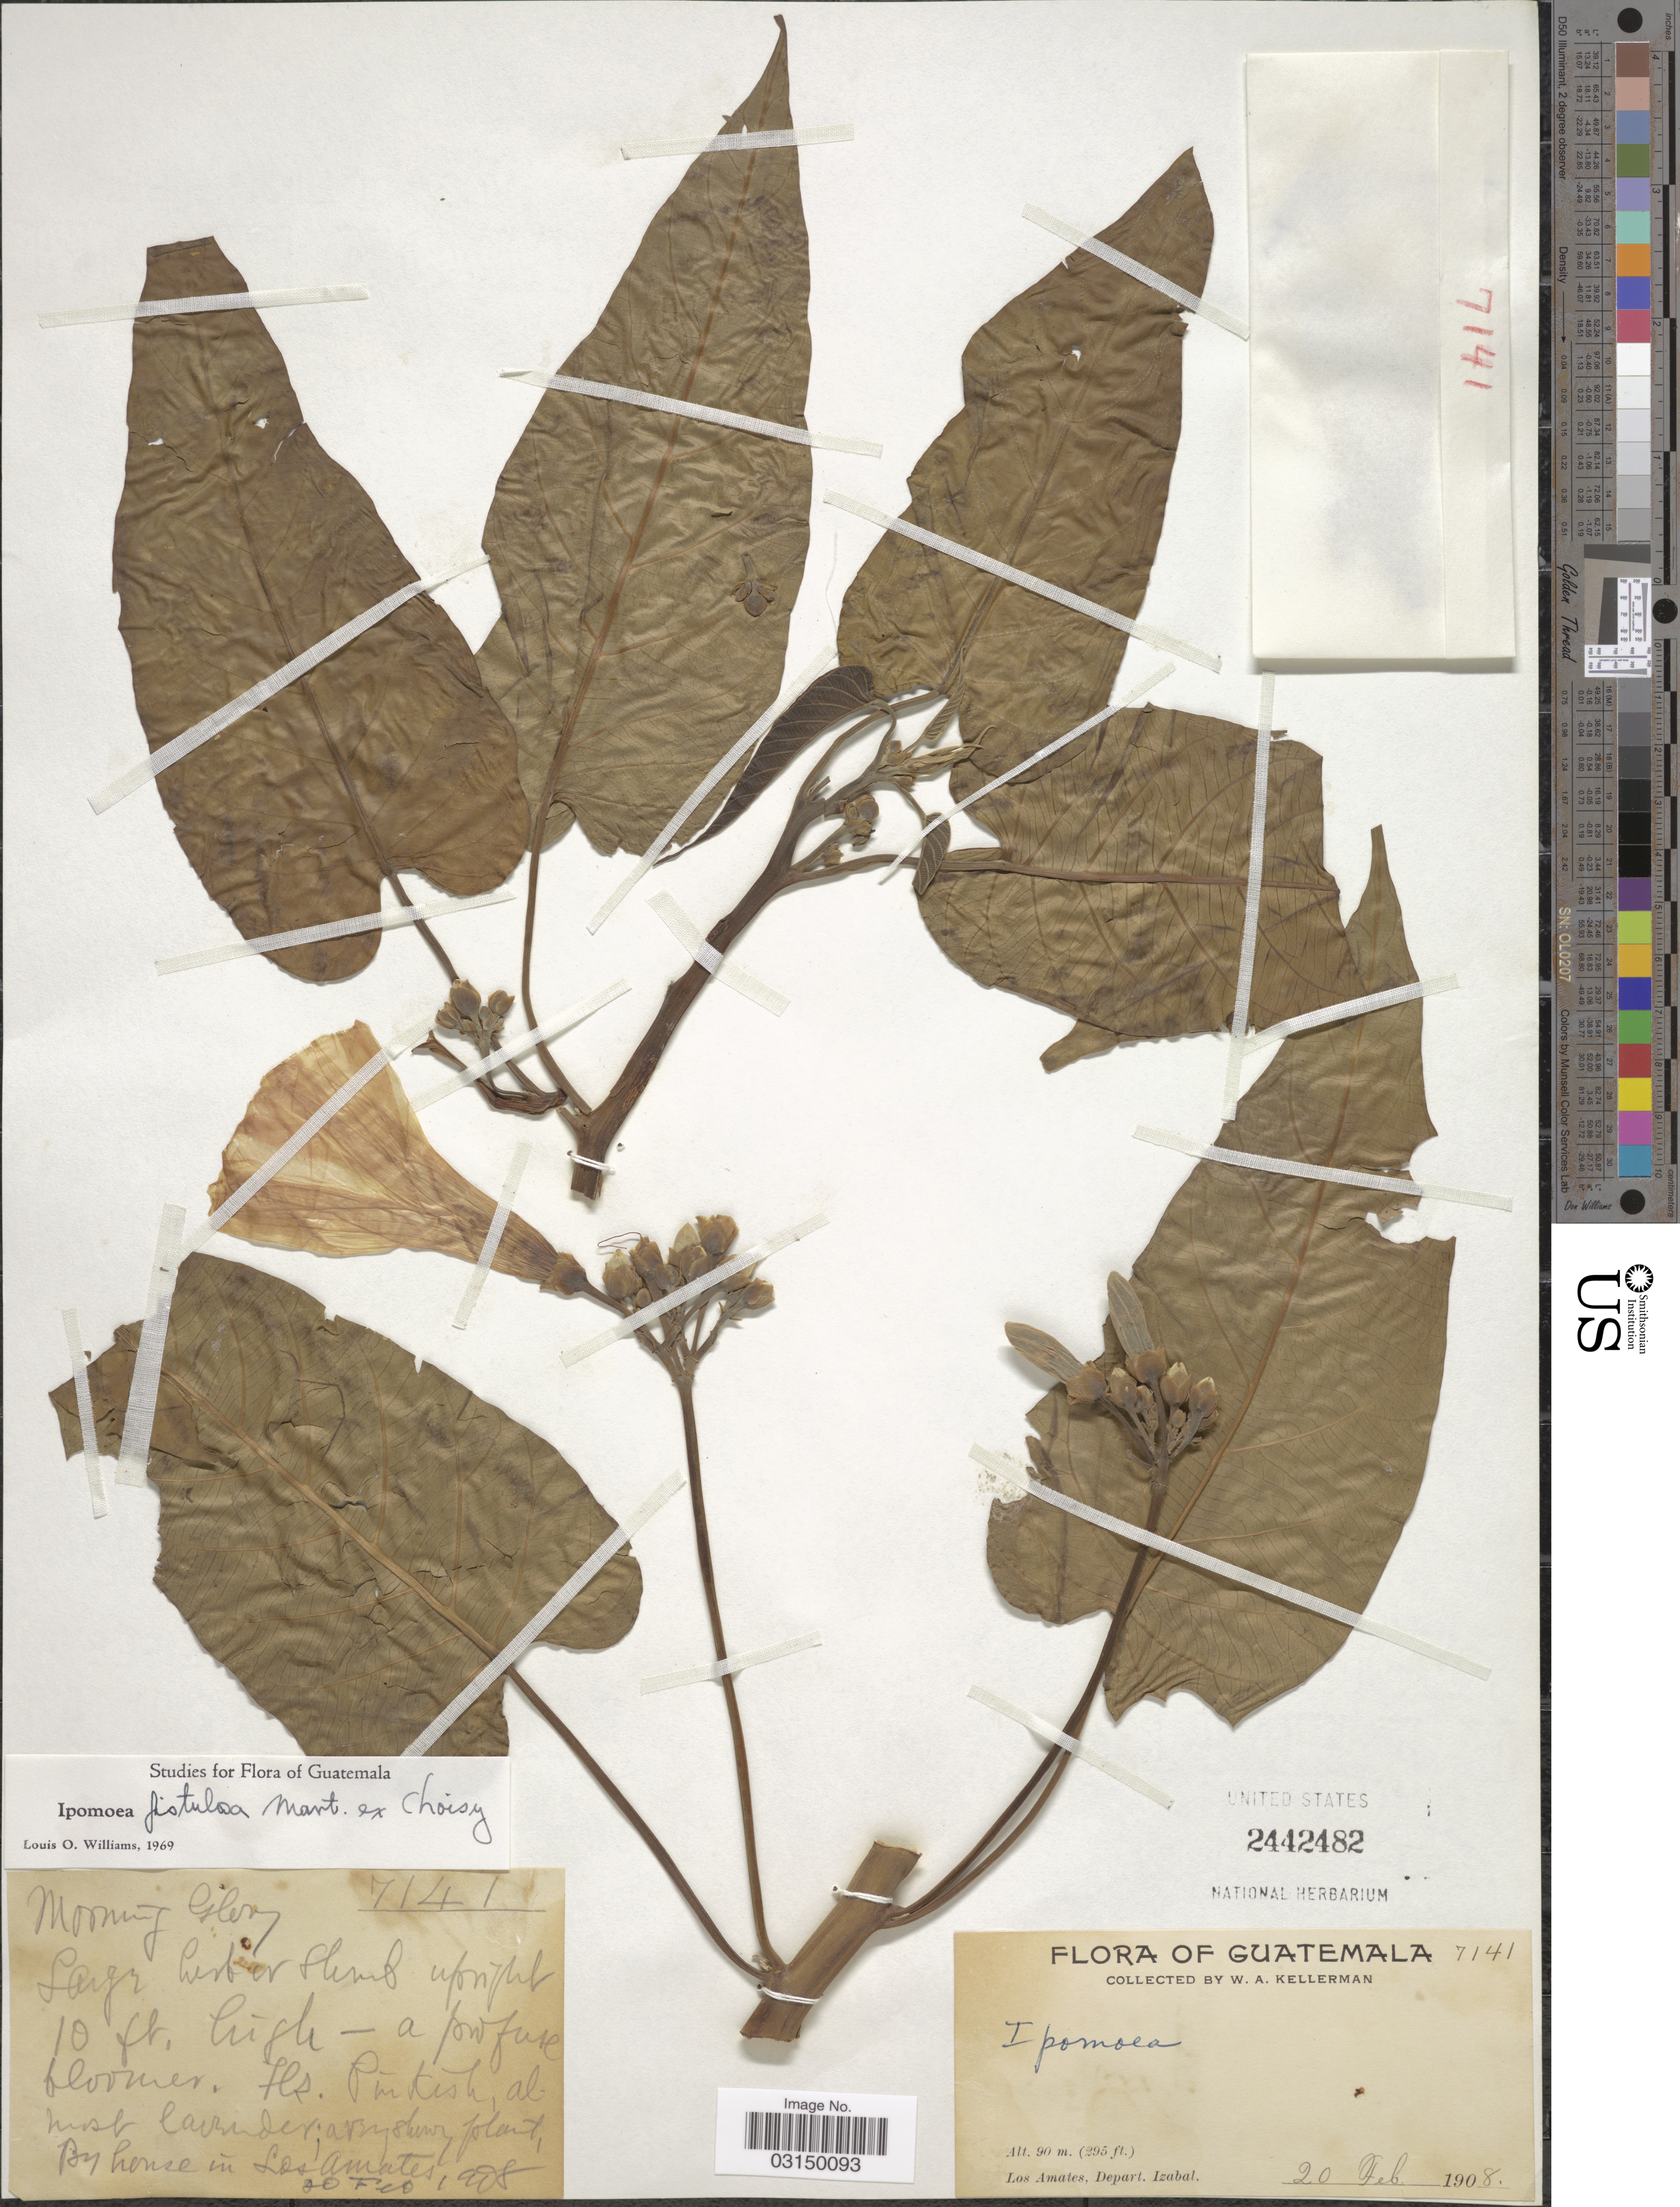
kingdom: Plantae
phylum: Tracheophyta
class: Magnoliopsida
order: Solanales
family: Convolvulaceae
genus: Ipomoea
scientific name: Ipomoea carnea subsp. fistulosa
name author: (Mart. ex Choisy) D.F. Austin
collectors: W. Kellerman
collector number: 7141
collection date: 1908-02-20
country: Guatemala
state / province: Izabal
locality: Los Amates, Depart. Izabal.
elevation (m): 90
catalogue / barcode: US 2442482